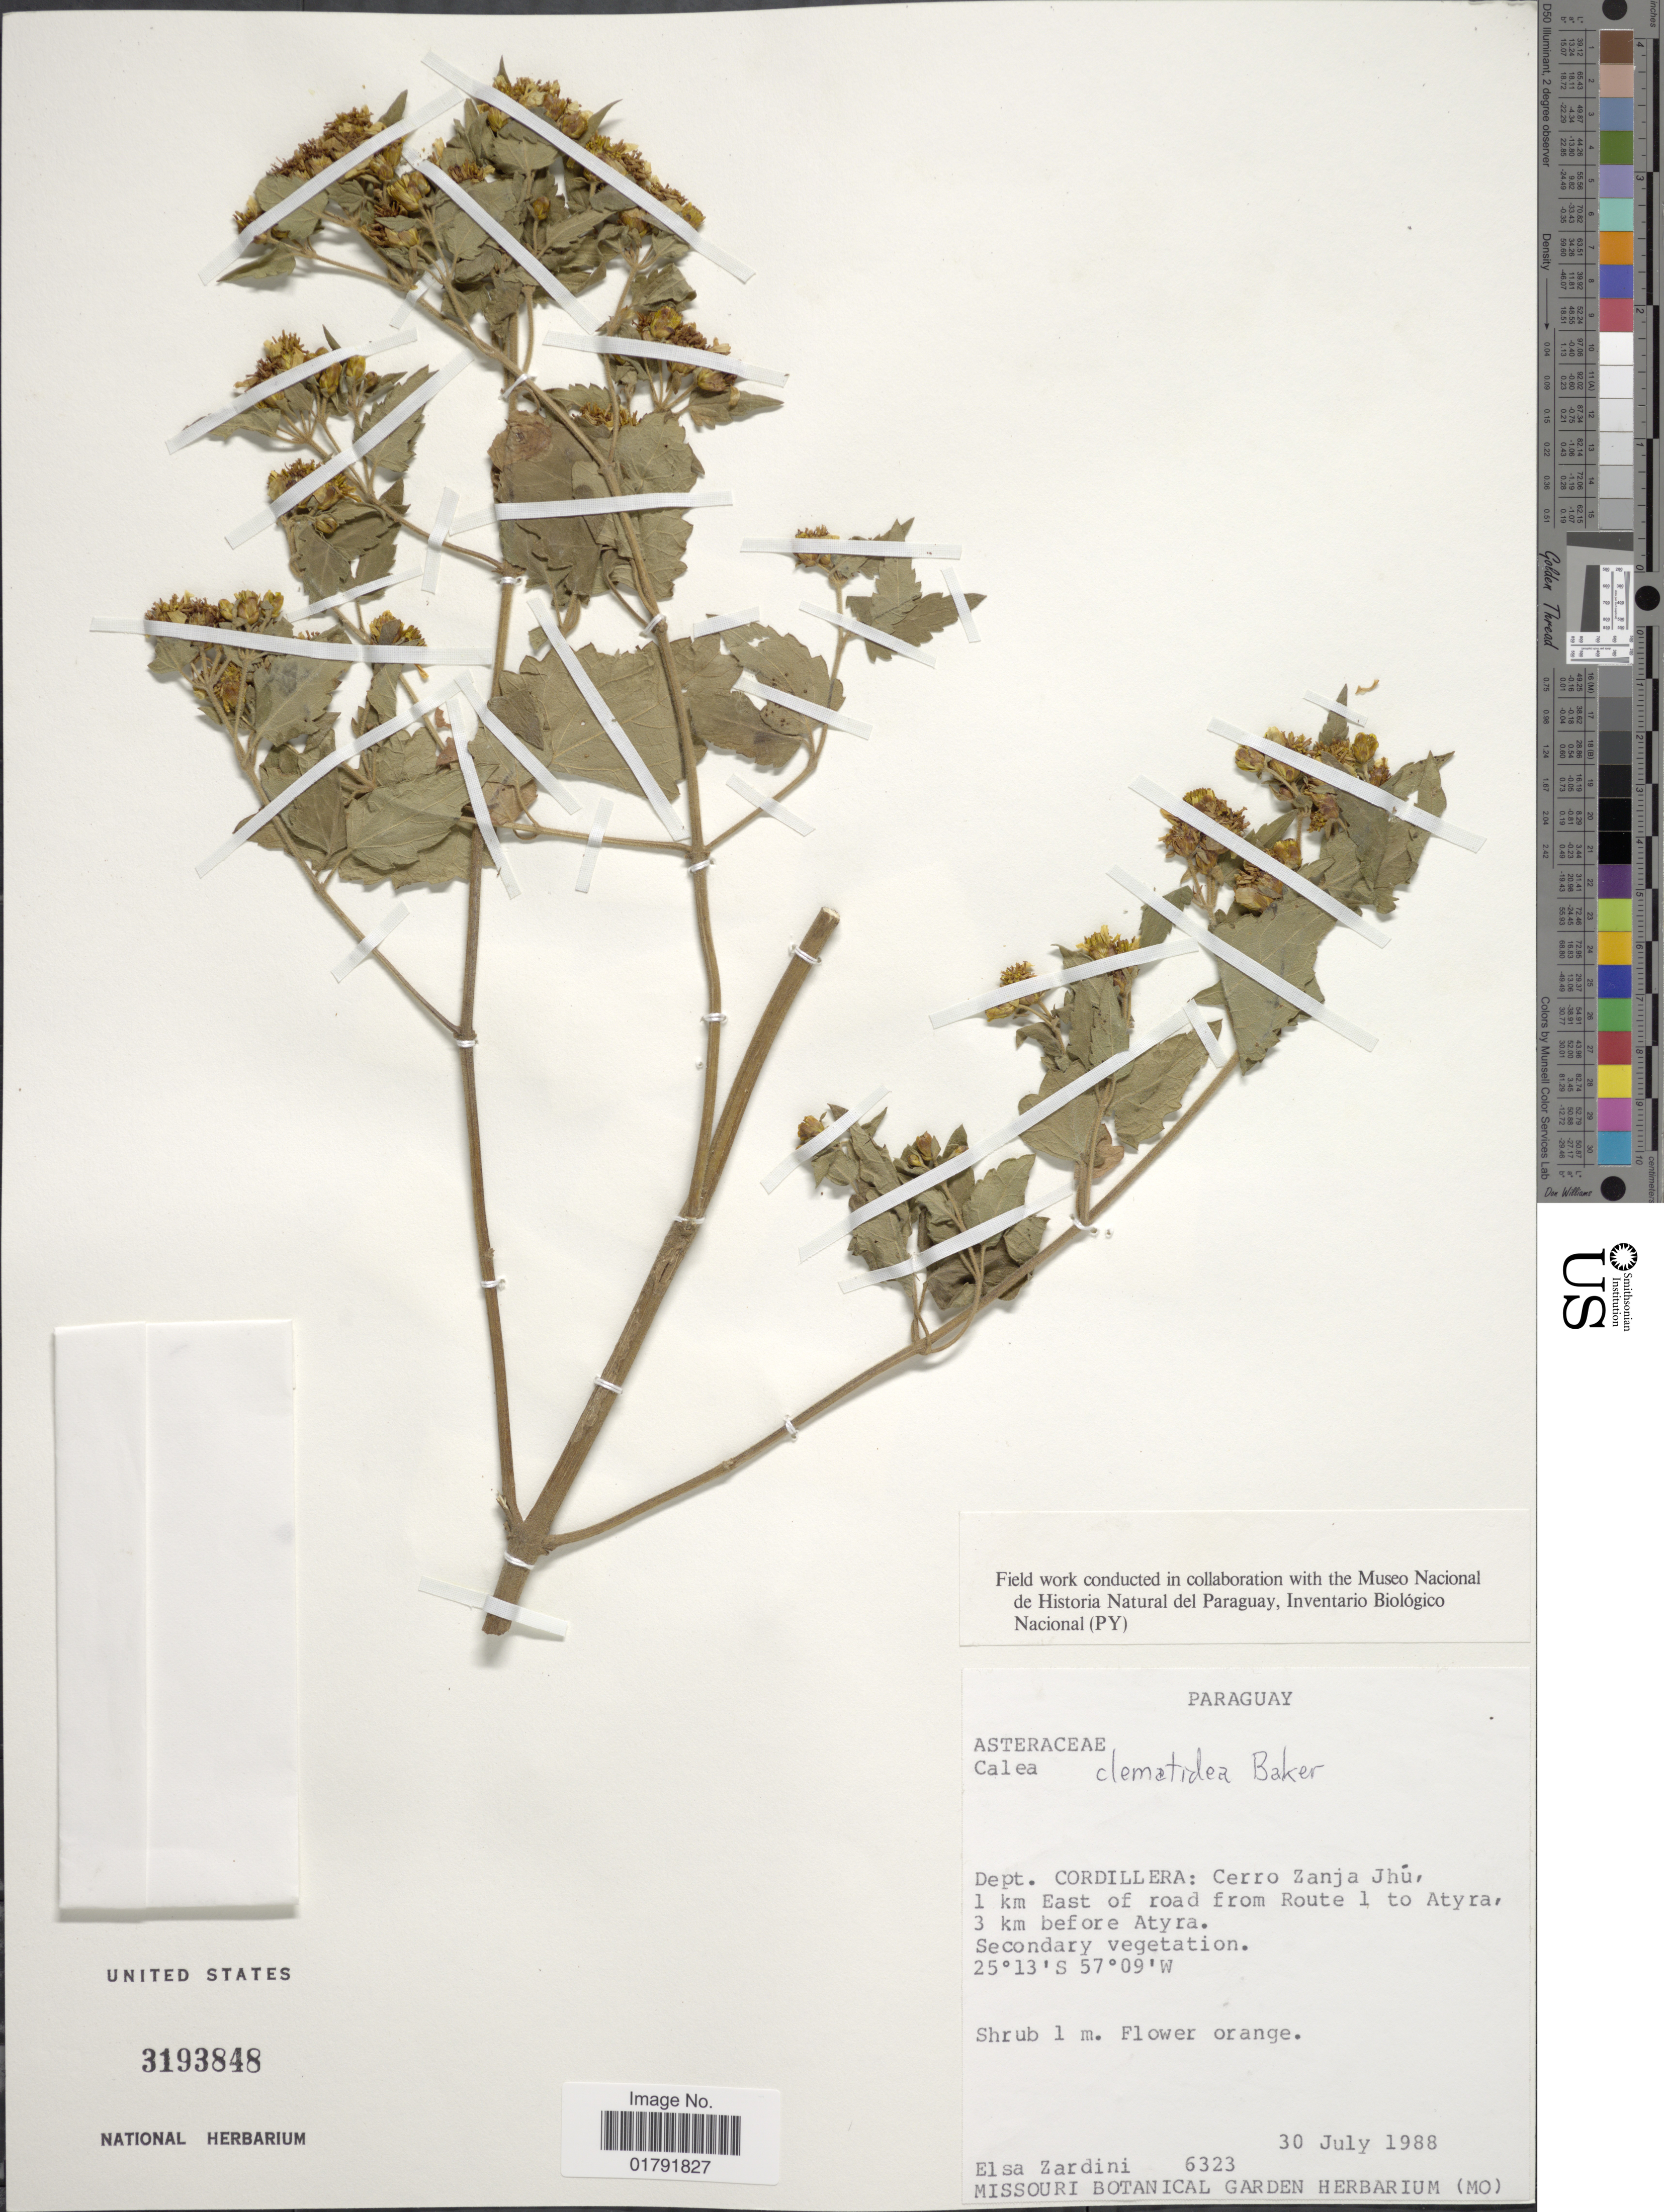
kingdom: Plantae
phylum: Tracheophyta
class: Magnoliopsida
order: Asterales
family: Asteraceae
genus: Calea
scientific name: Calea clematidea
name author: Baker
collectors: E. M. Zardini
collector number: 6323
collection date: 1988-07-30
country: Paraguay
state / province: Cordillera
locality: Cerro Zamja Jhú, 1 km East of road from Route 1 to Atyra, 3 km before Atyra.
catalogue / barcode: US 3193848